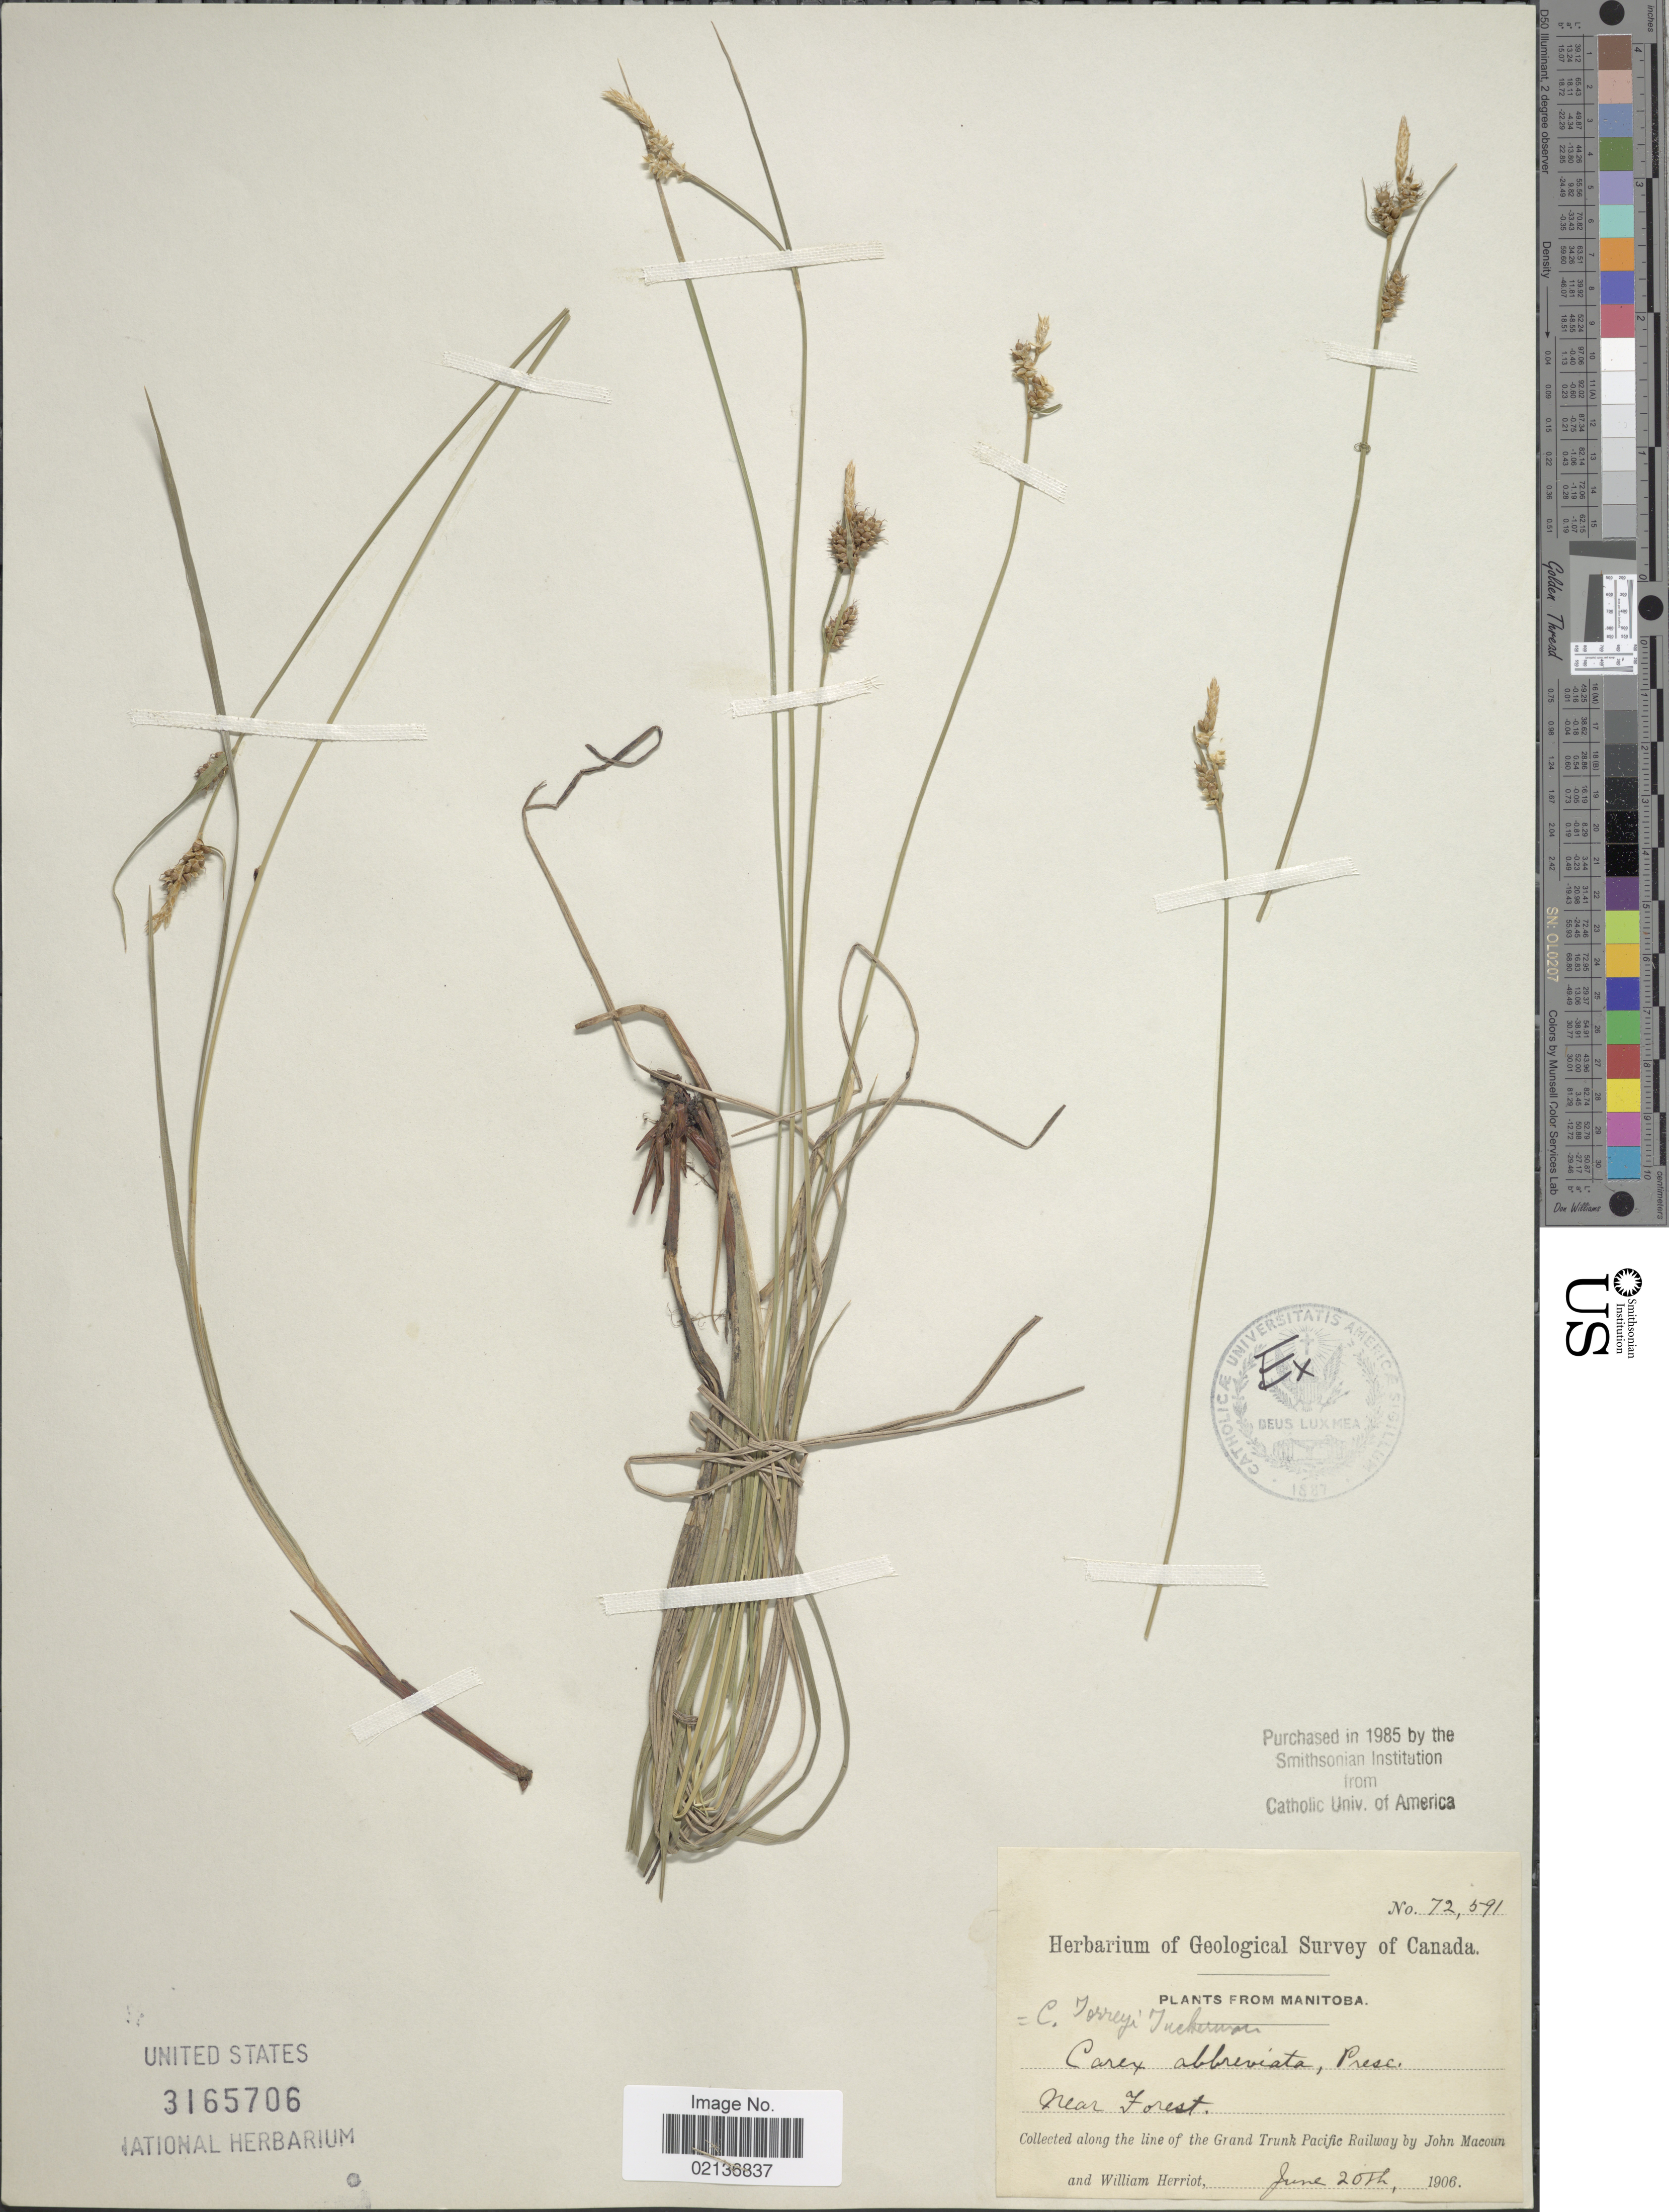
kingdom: Plantae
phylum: Tracheophyta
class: Liliopsida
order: Poales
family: Cyperaceae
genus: Carex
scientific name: Carex torreyi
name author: Tuck.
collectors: J. Macoun & W. Herriot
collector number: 72591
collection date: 1906-06-20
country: Canada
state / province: Manitoba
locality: From Manitoba, along the line of the Grand Trunk Pacific Railway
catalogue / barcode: US 3165706